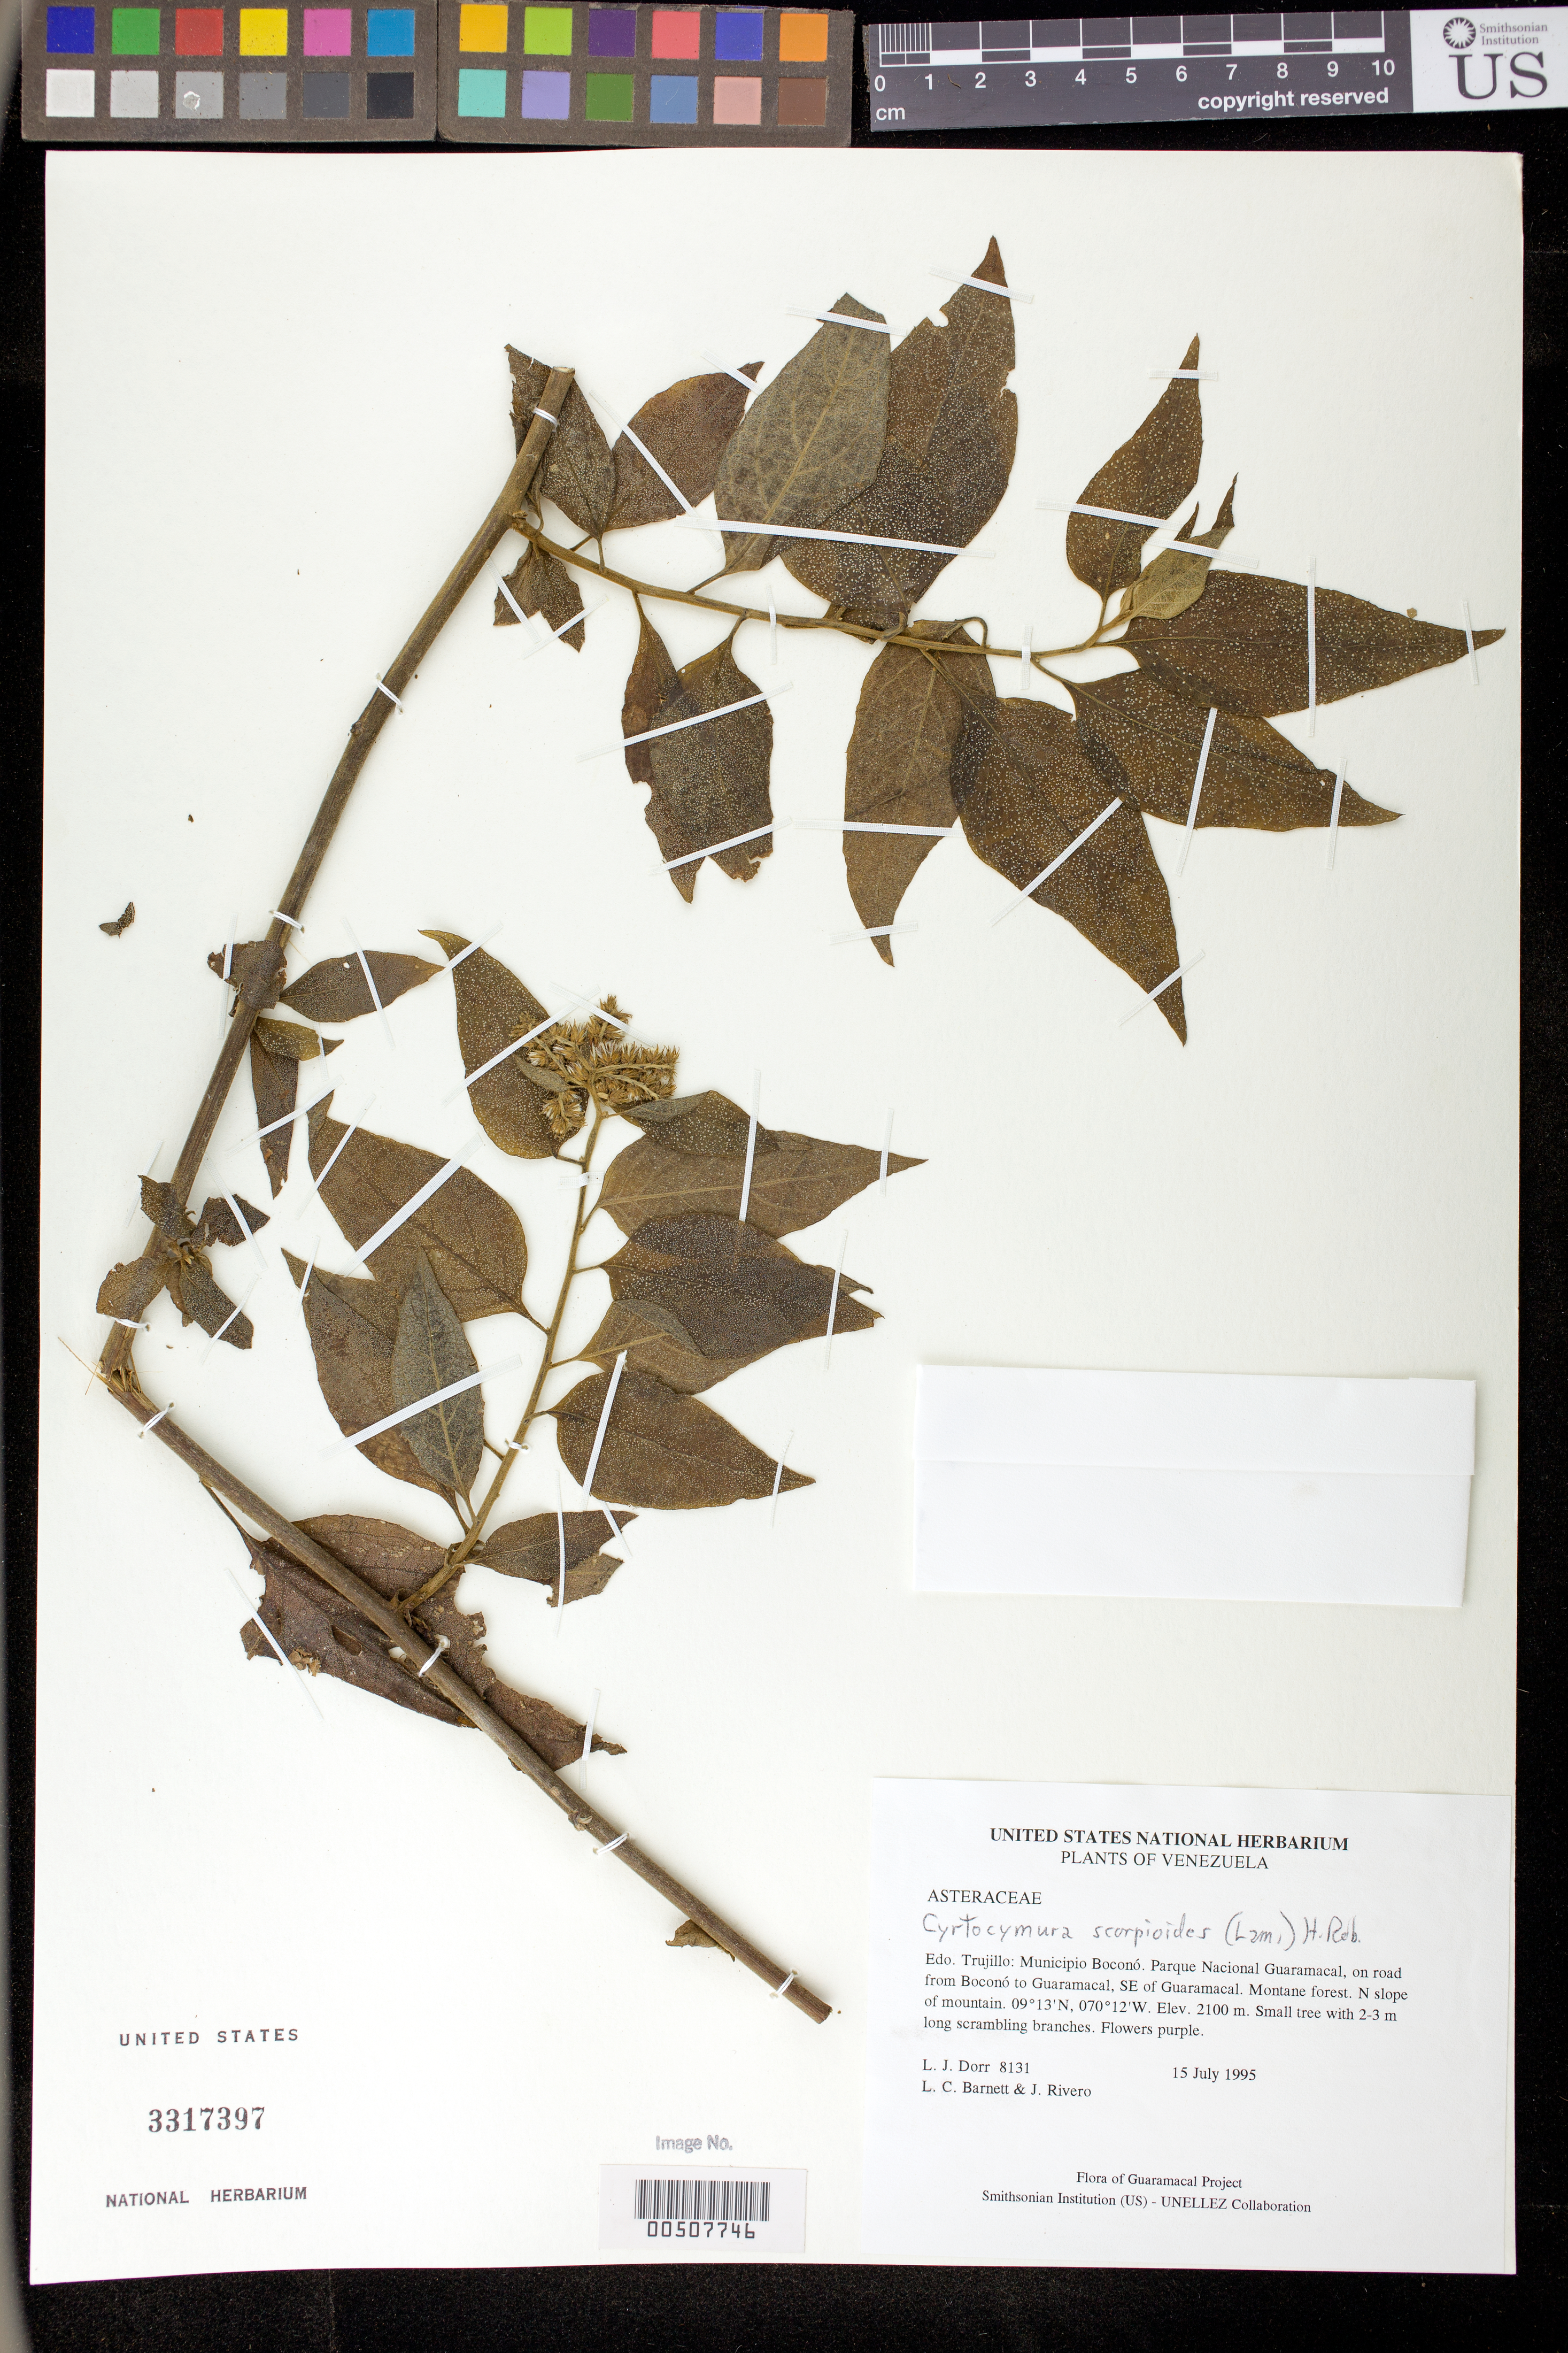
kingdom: Plantae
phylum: Tracheophyta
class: Magnoliopsida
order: Asterales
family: Asteraceae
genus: Cyrtocymura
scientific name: Cyrtocymura scorpioides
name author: (Lam.) H. Rob.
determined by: Robinson, Harold E., (US)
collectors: L. J. Dorr, L. C. Barnett & J. Rivero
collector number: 8131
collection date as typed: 15 Jul 1995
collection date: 1995-07-15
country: Venezuela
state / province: Trujillo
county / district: Boconó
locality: Parque Nacional Guaramacal, road from Boconó to Guaramacal, SE of Boconó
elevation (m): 2100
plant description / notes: PORT, US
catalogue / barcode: US 3317397